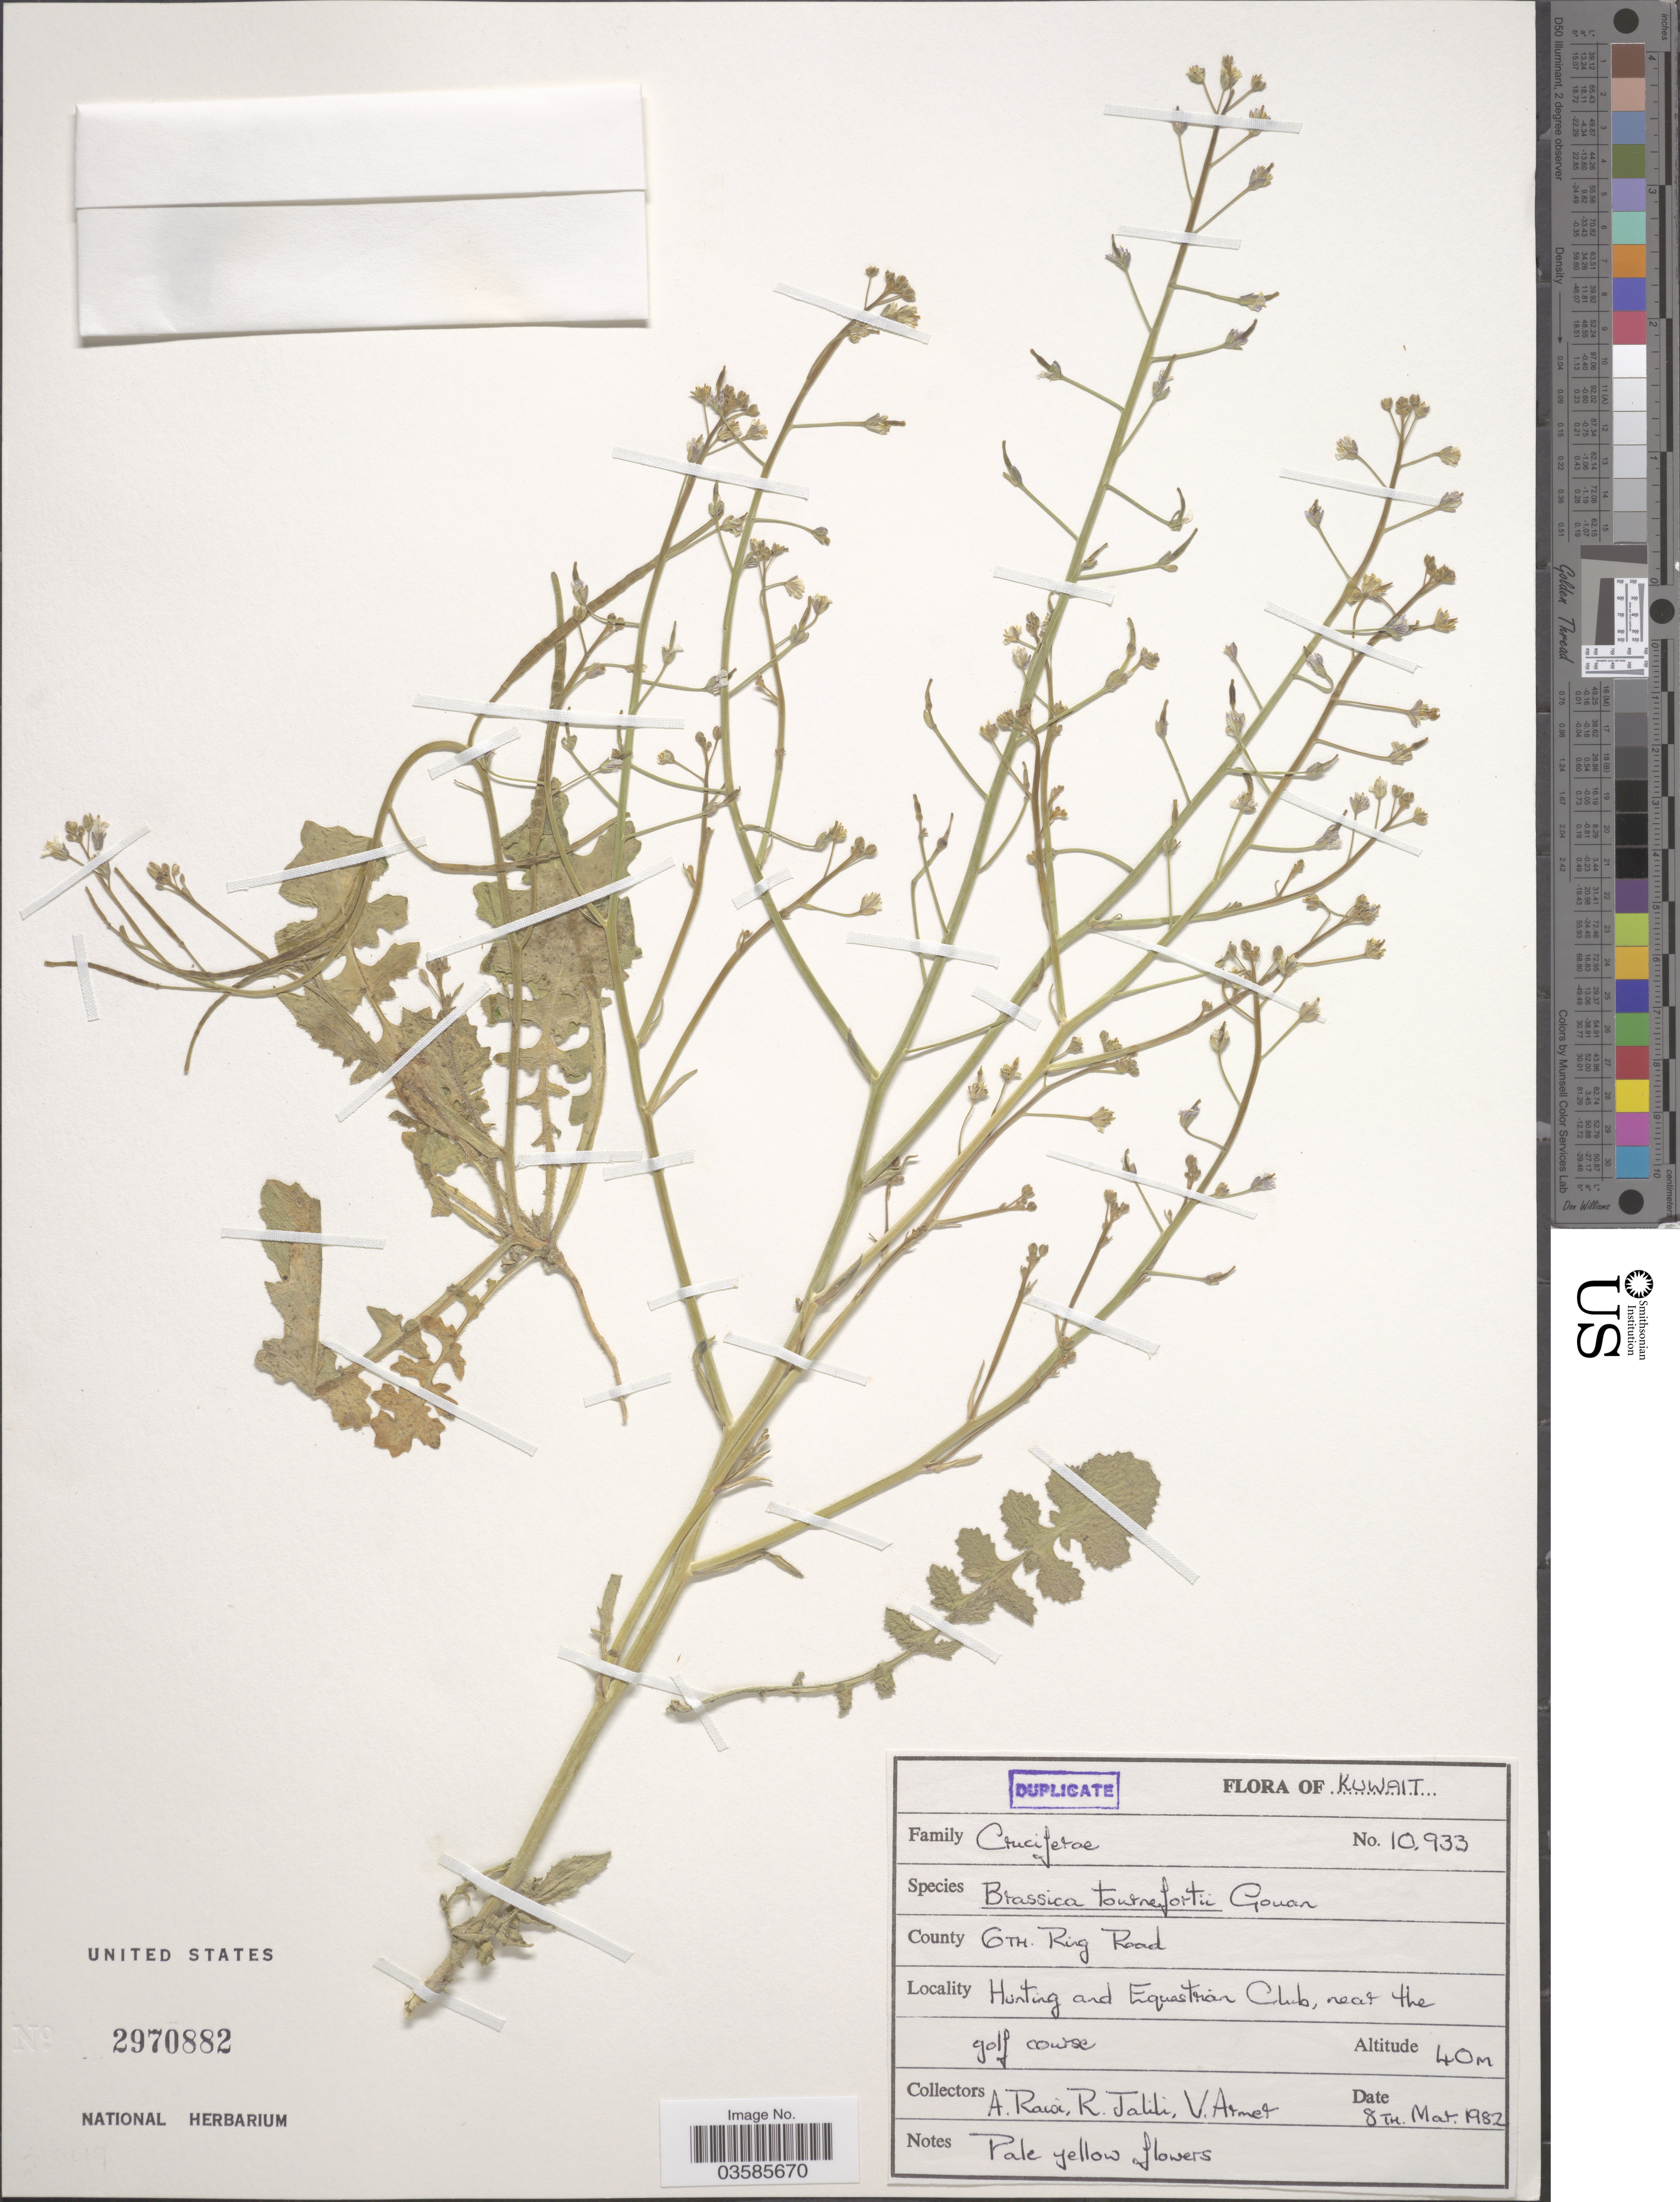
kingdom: Plantae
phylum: Tracheophyta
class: Magnoliopsida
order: Brassicales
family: Brassicaceae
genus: Brassica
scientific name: Brassica tournefortii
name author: Gouan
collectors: A. Rawi, R. Talili & V. Armet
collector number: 10933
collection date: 1982-03-08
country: Kuwait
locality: County 6th. Ring Road. Hunting and Equastrian Club, near the golf course.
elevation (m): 40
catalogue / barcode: US 2970882